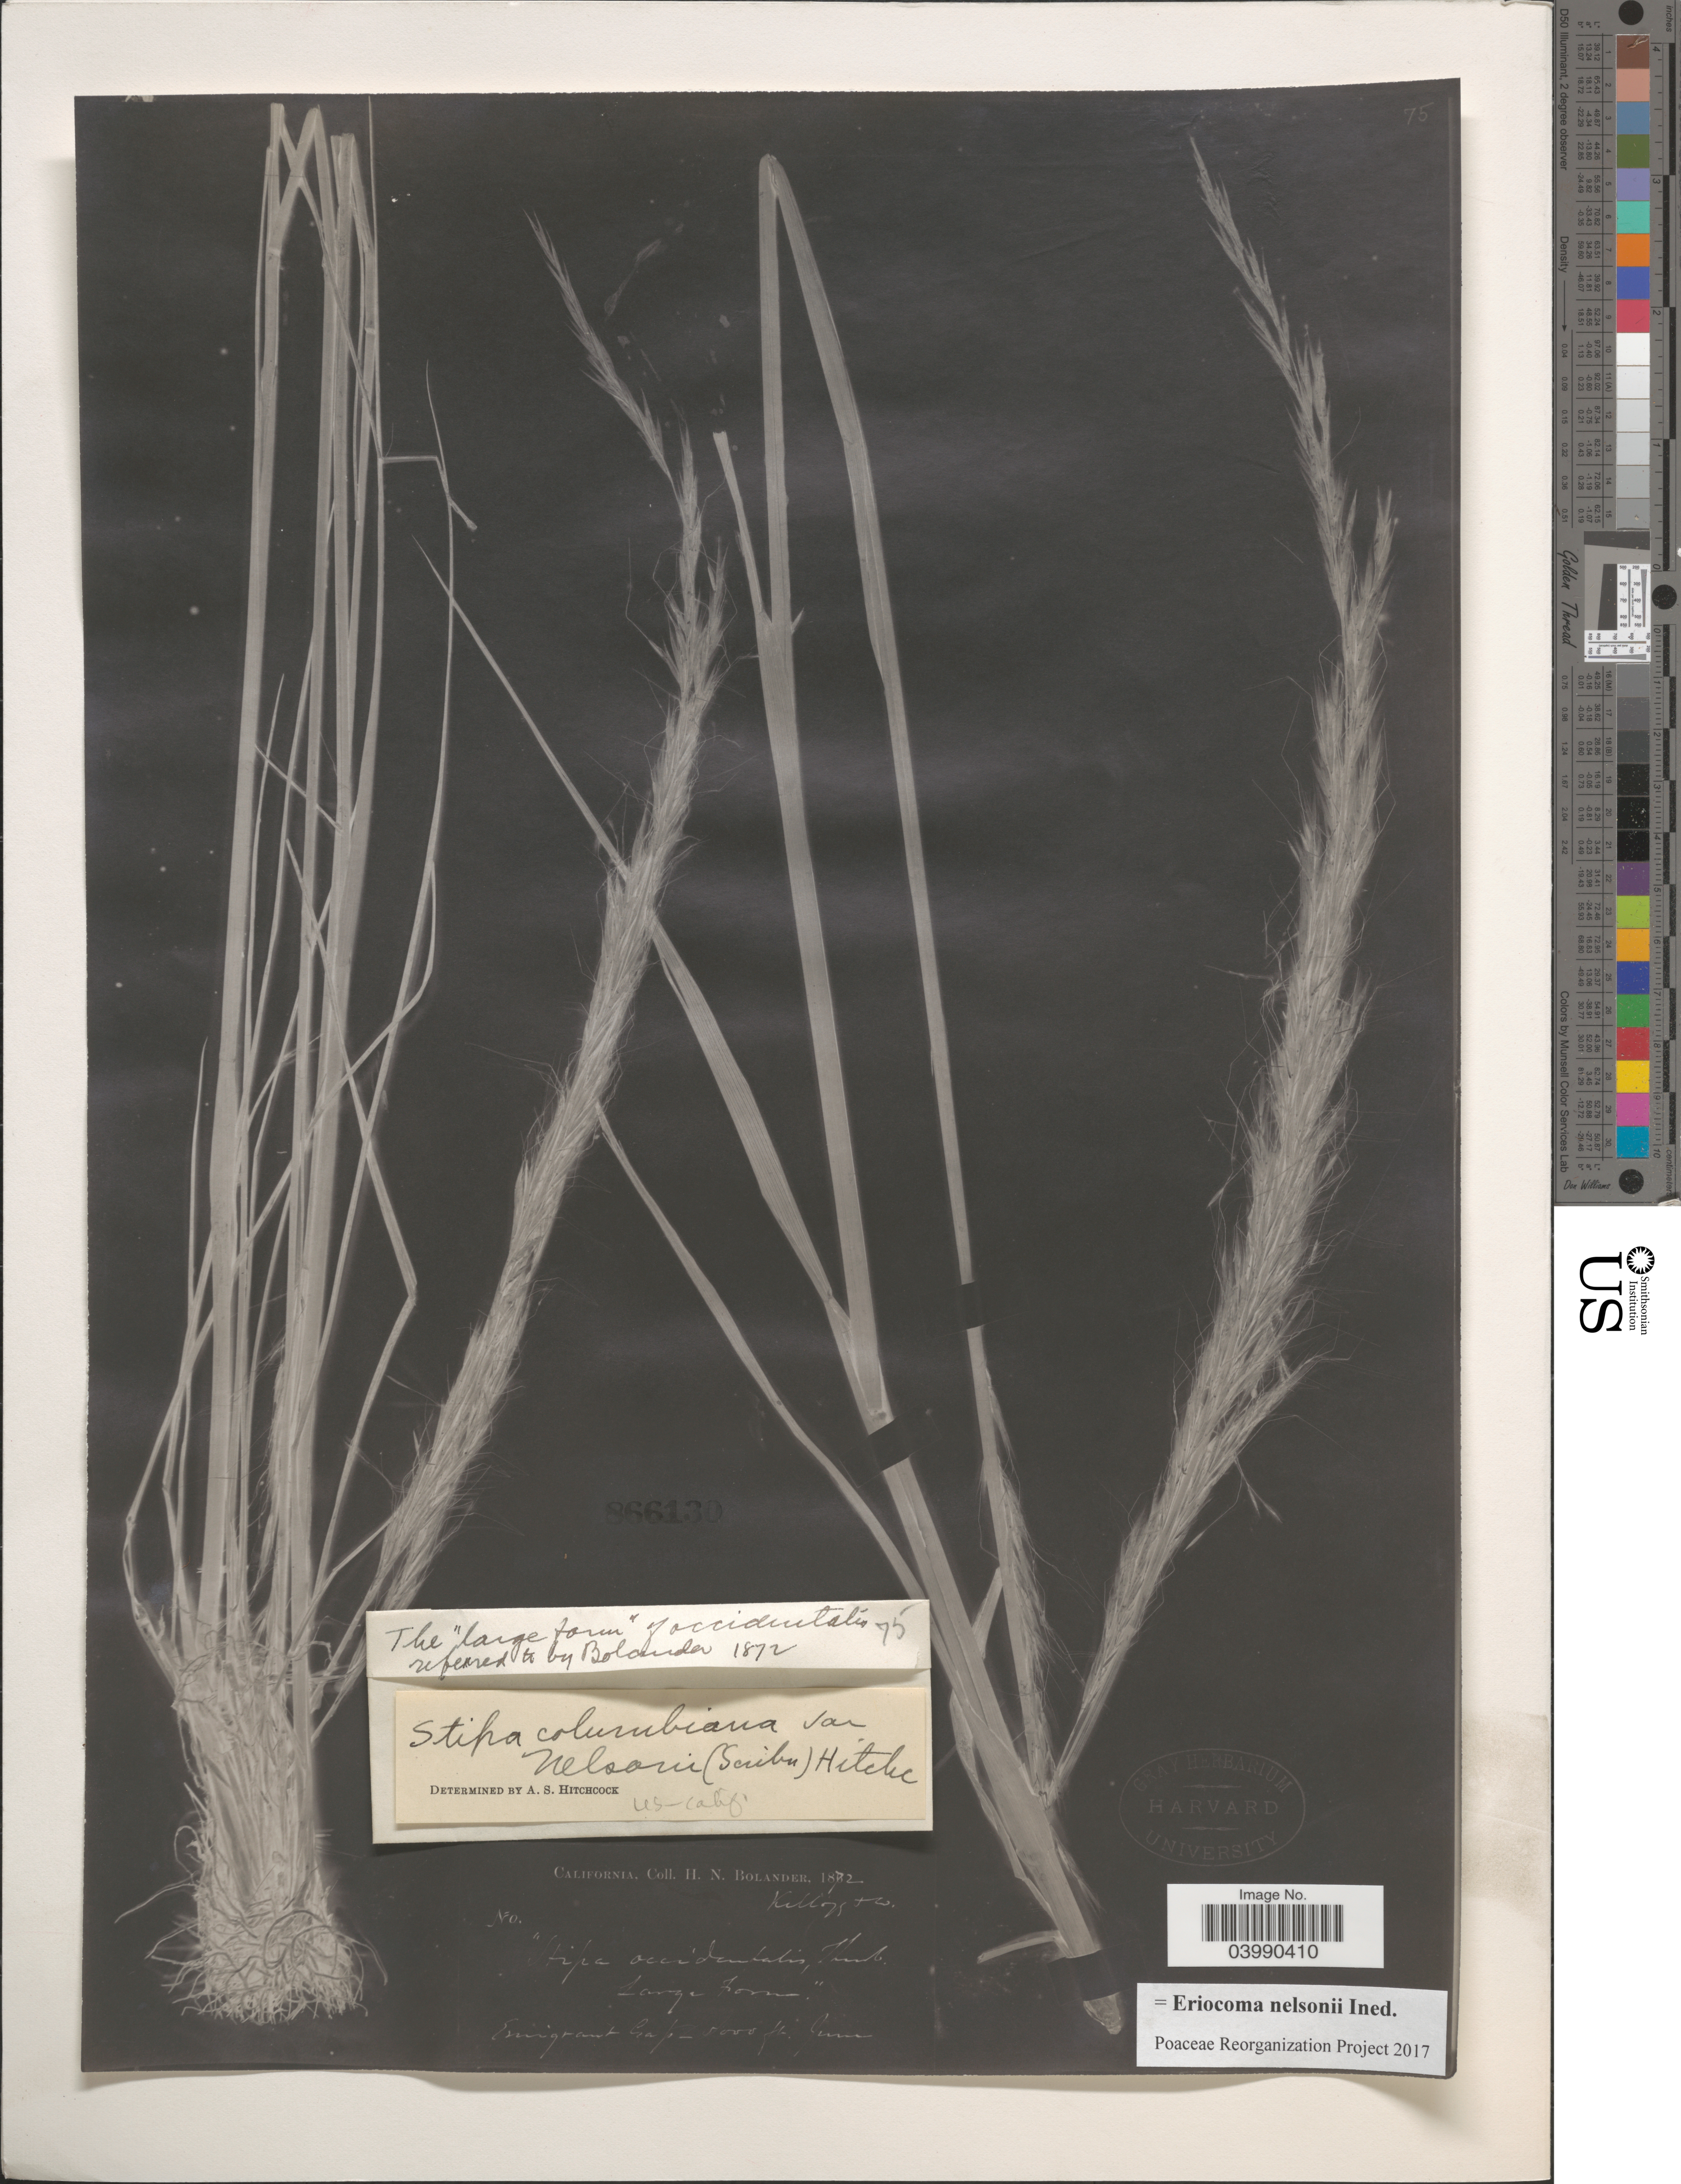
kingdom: Plantae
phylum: Tracheophyta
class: Liliopsida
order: Poales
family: Poaceae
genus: Eriocoma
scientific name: Eriocoma nelsonii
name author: (Scribn.) Romasch.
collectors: H. Bolander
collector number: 75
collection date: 1872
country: United States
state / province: California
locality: Emigrant Gap.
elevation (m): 1524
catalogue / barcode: US 866130